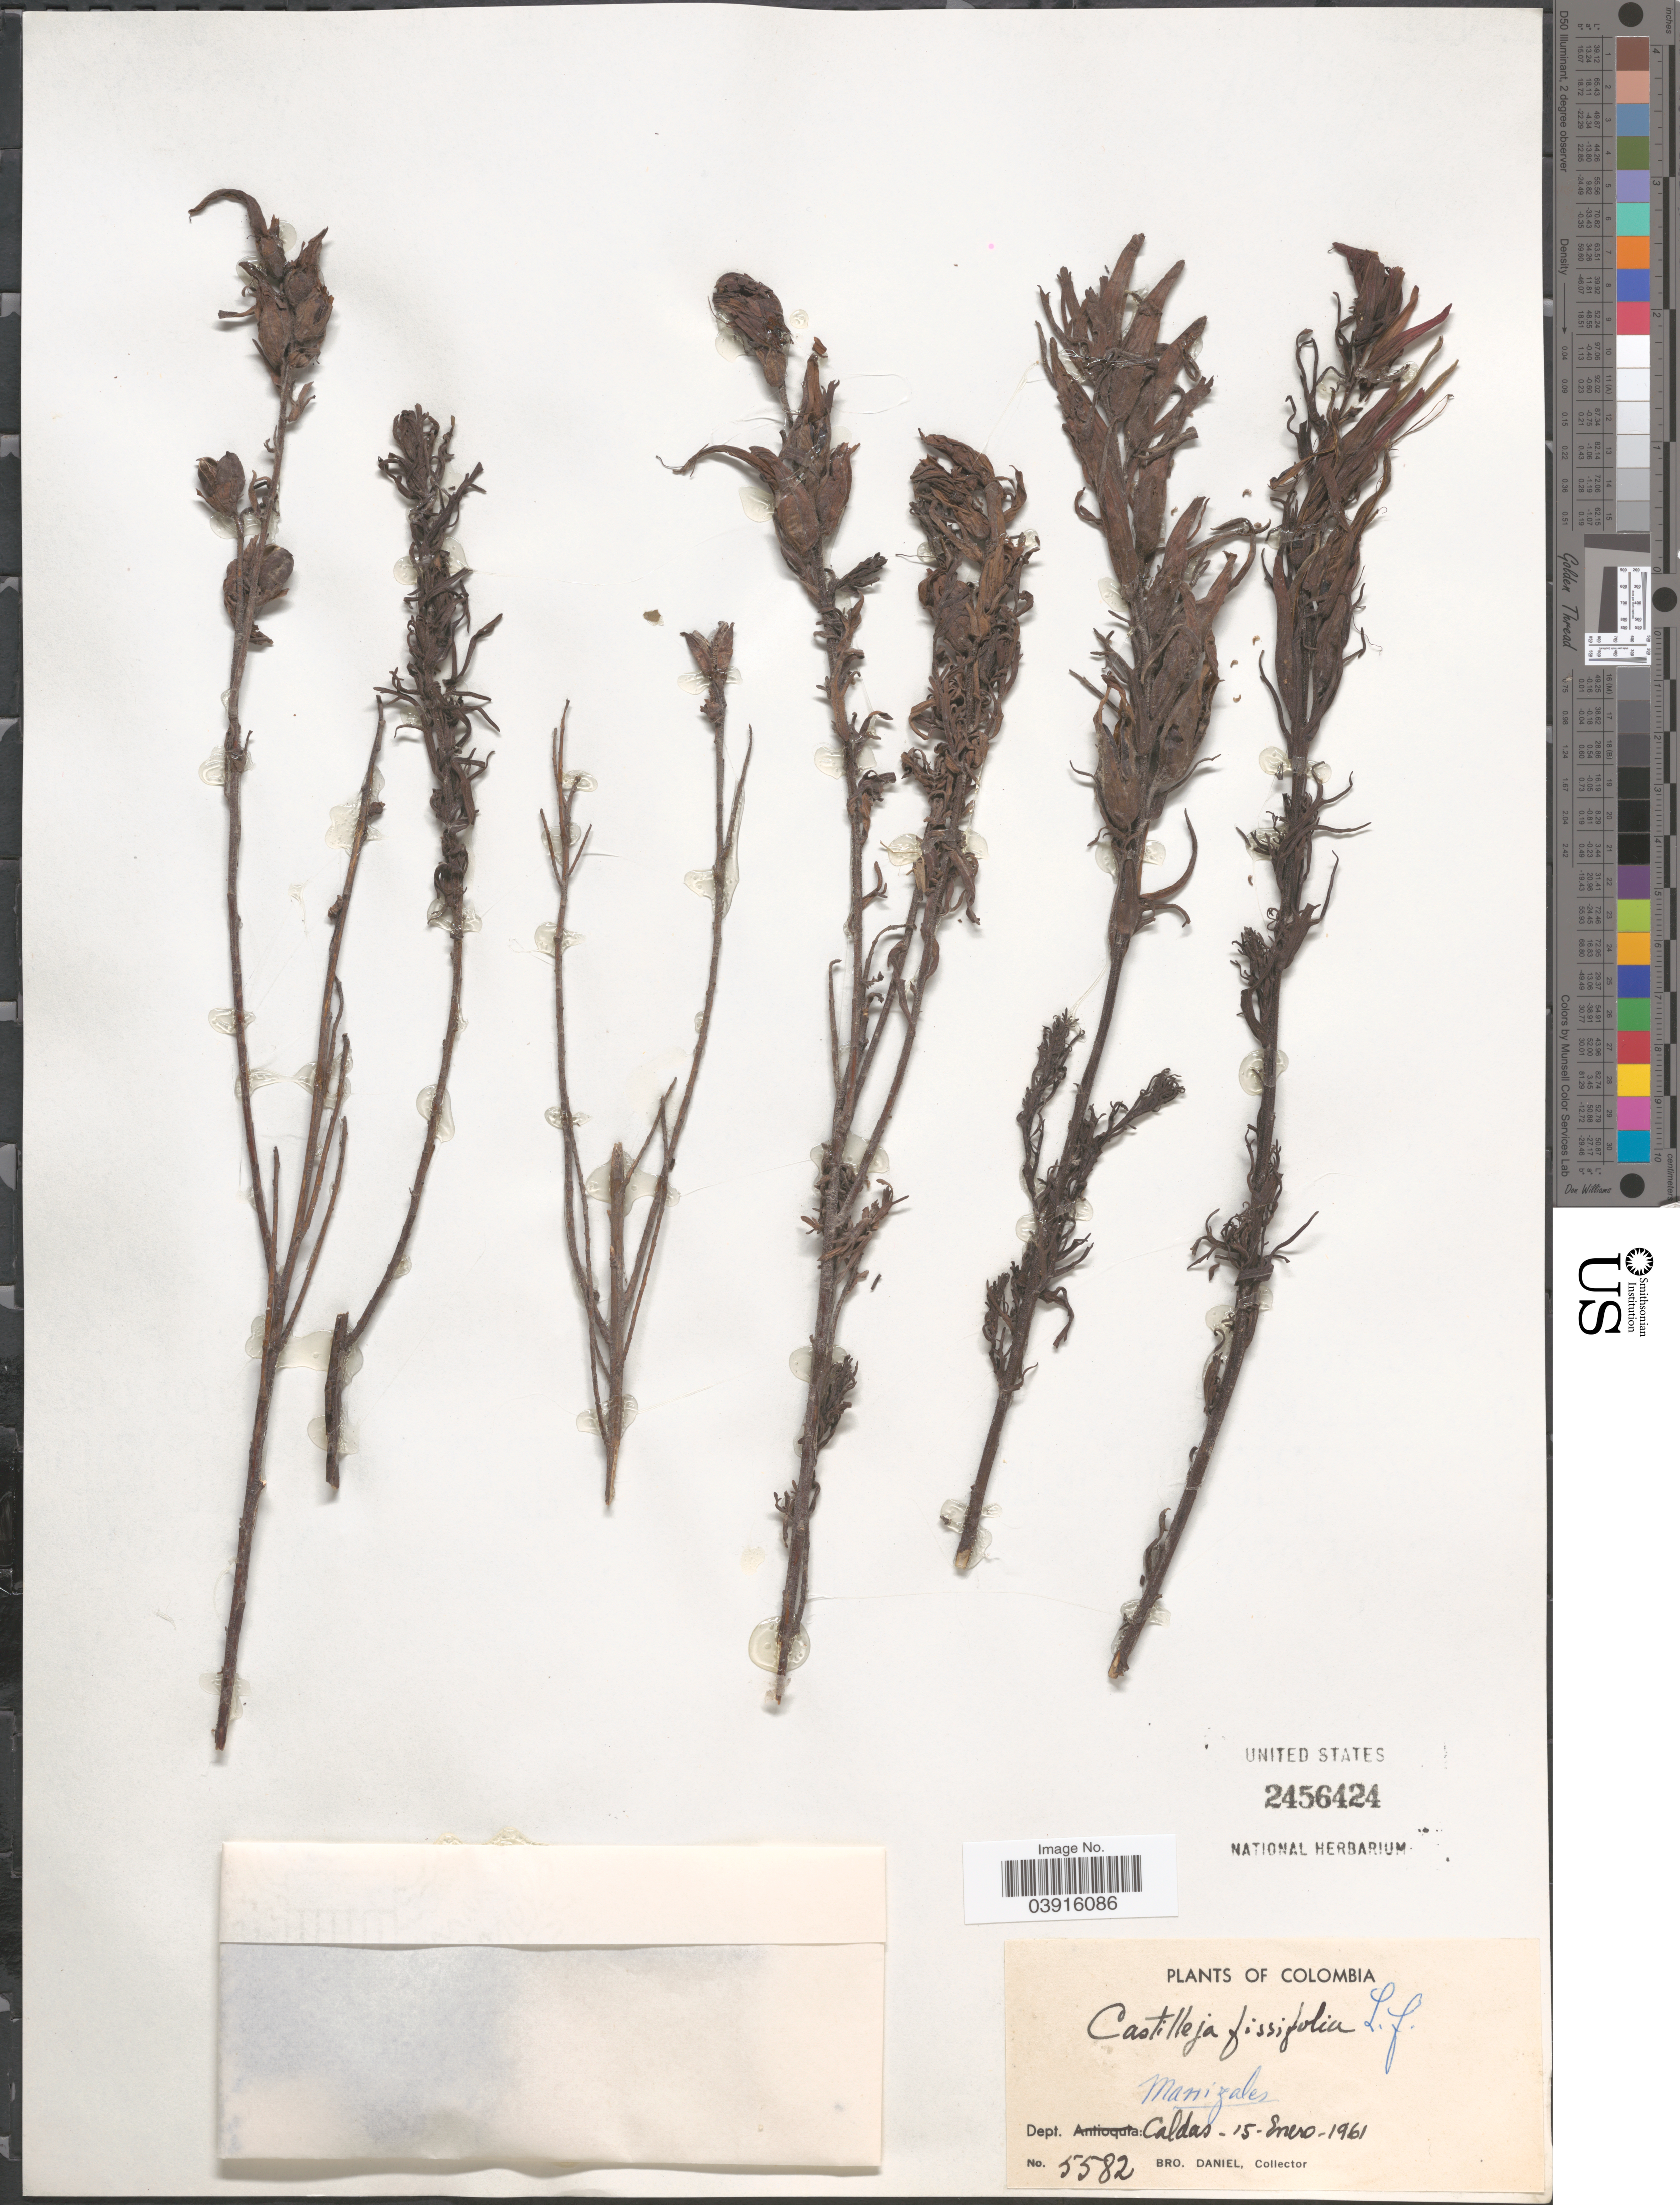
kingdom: Plantae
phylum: Tracheophyta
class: Magnoliopsida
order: Lamiales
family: Orobanchaceae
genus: Castilleja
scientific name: Castilleja fissifolia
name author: L. f.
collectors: Bro. Daniel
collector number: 5582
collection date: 1961-01-15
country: Colombia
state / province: Caldas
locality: Dept. Caldas: Manizales.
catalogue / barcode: US 2456424